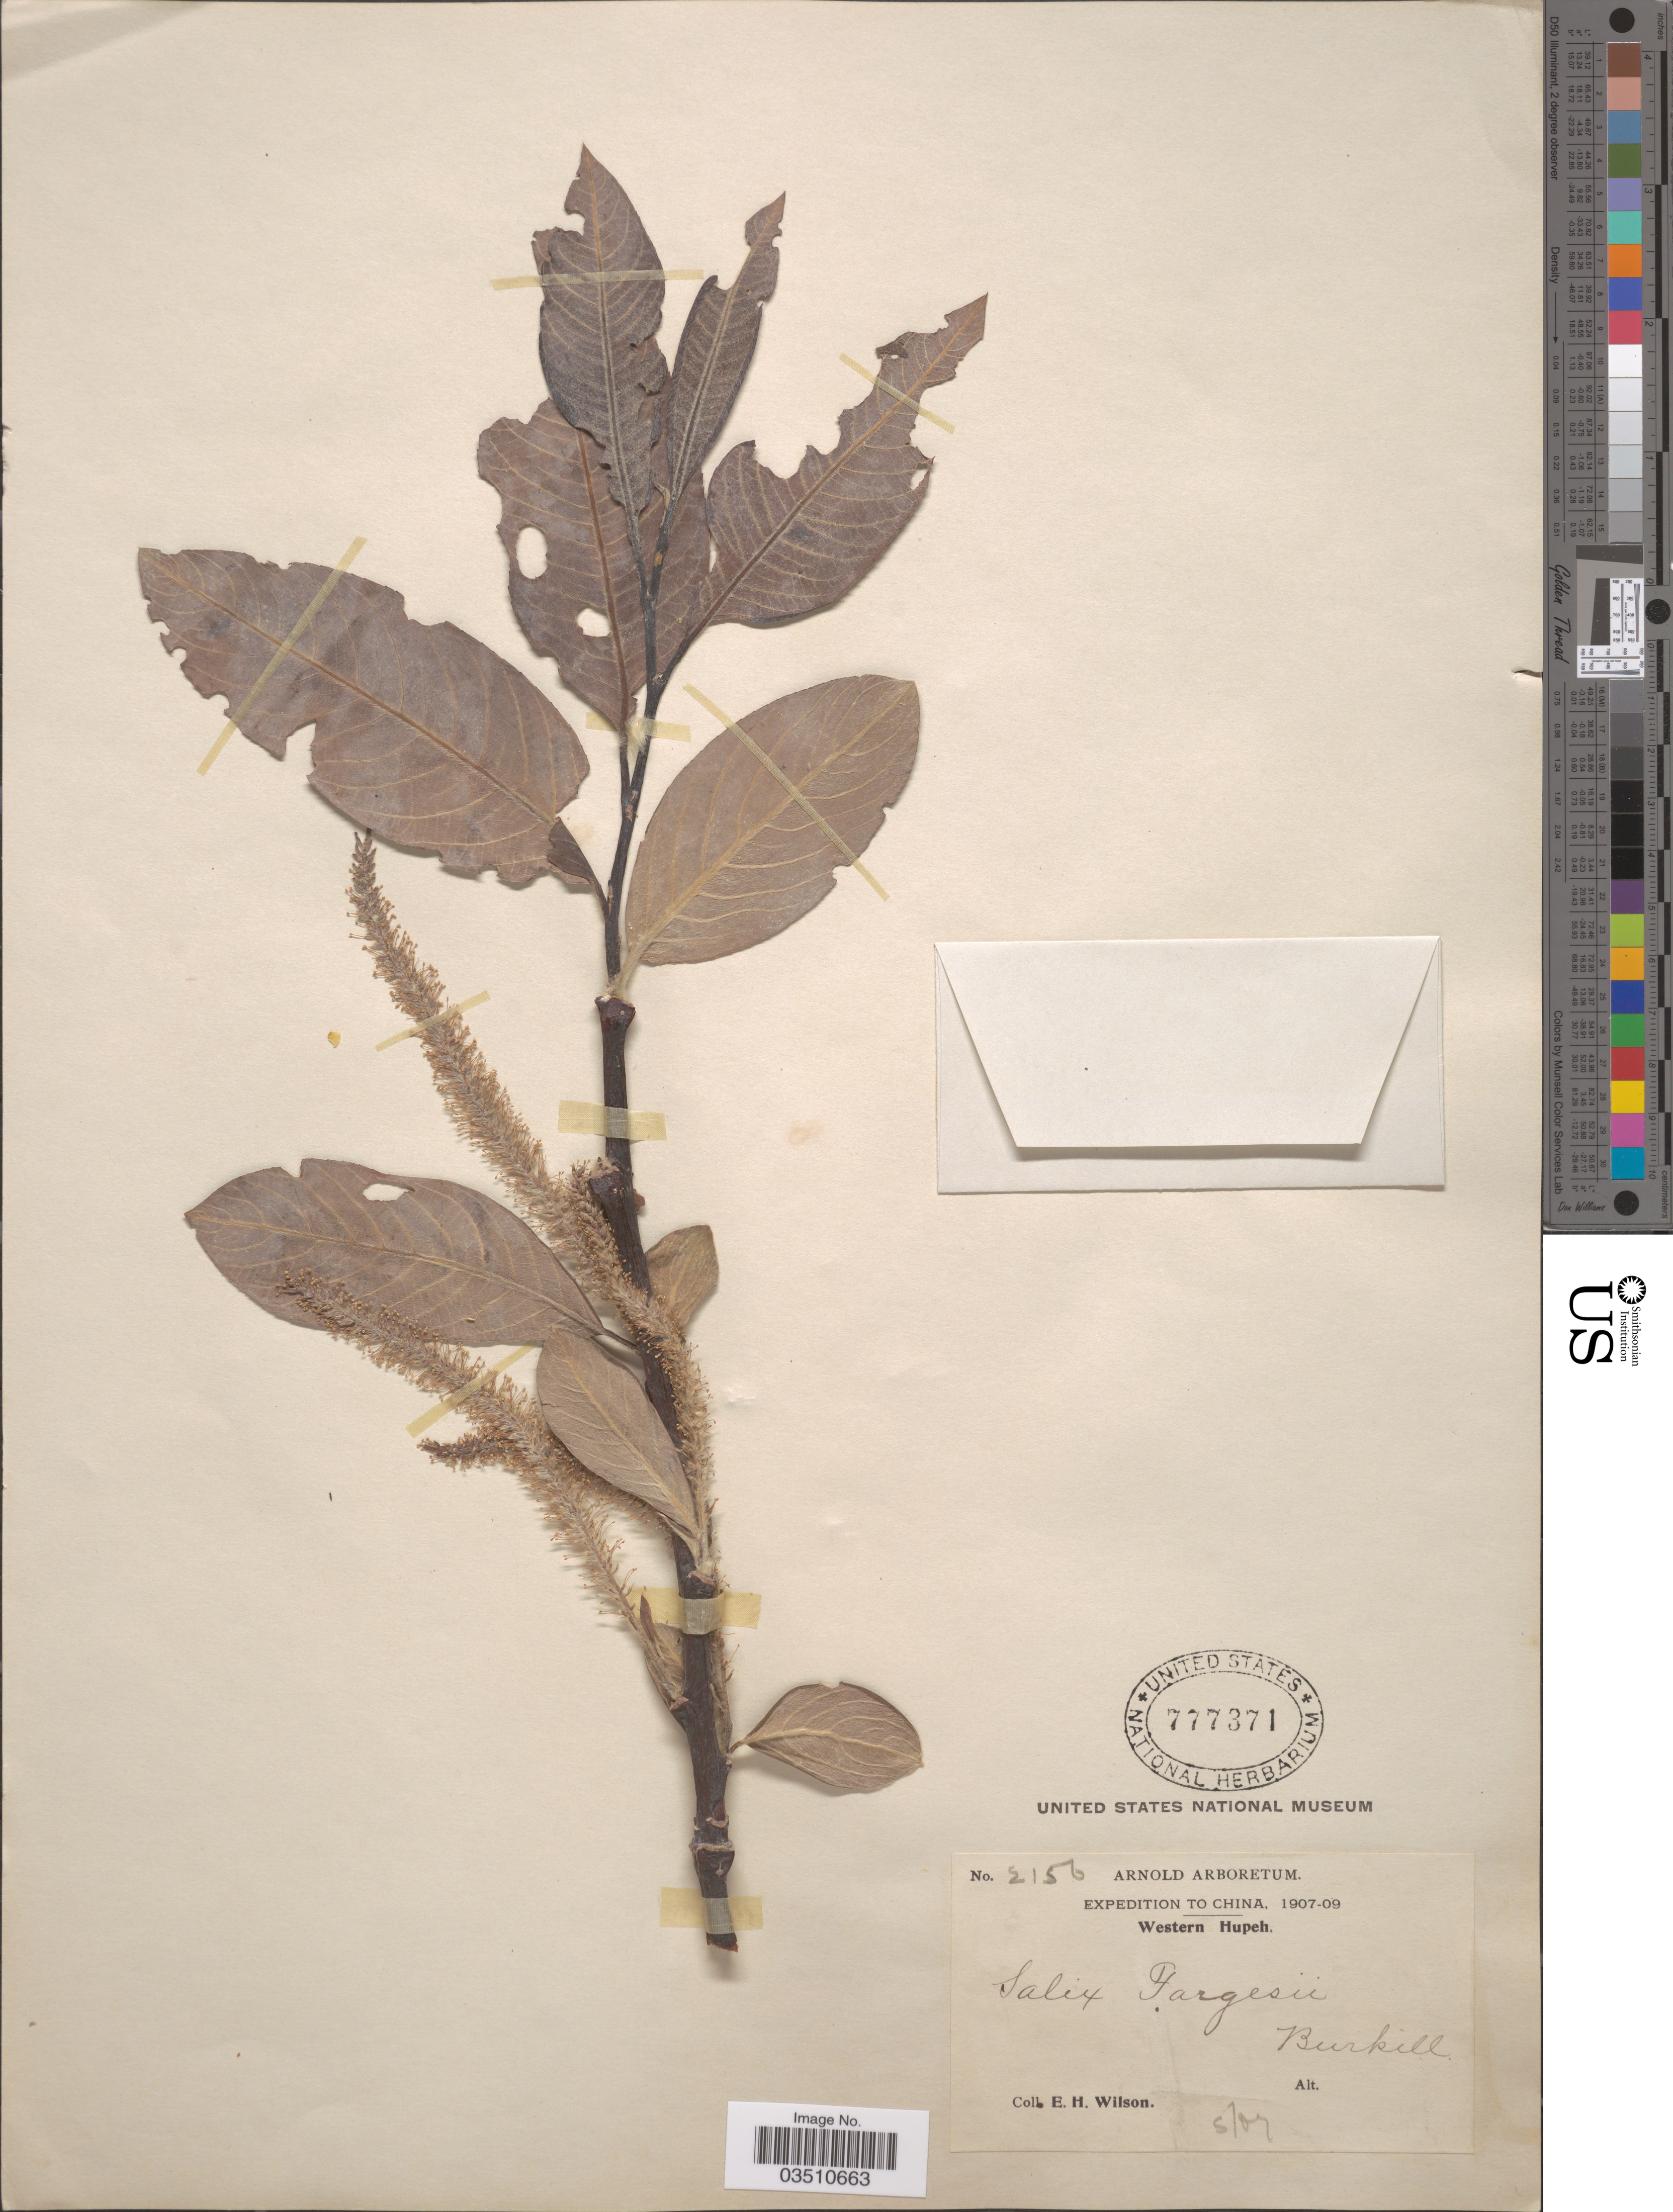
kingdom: Plantae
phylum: Tracheophyta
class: Magnoliopsida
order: Malpighiales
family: Salicaceae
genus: Salix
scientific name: Salix fargesii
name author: Burkill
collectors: E. Wilson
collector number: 2156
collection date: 1907-05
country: China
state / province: Hubei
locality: Western Hupeh.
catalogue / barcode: US 777371